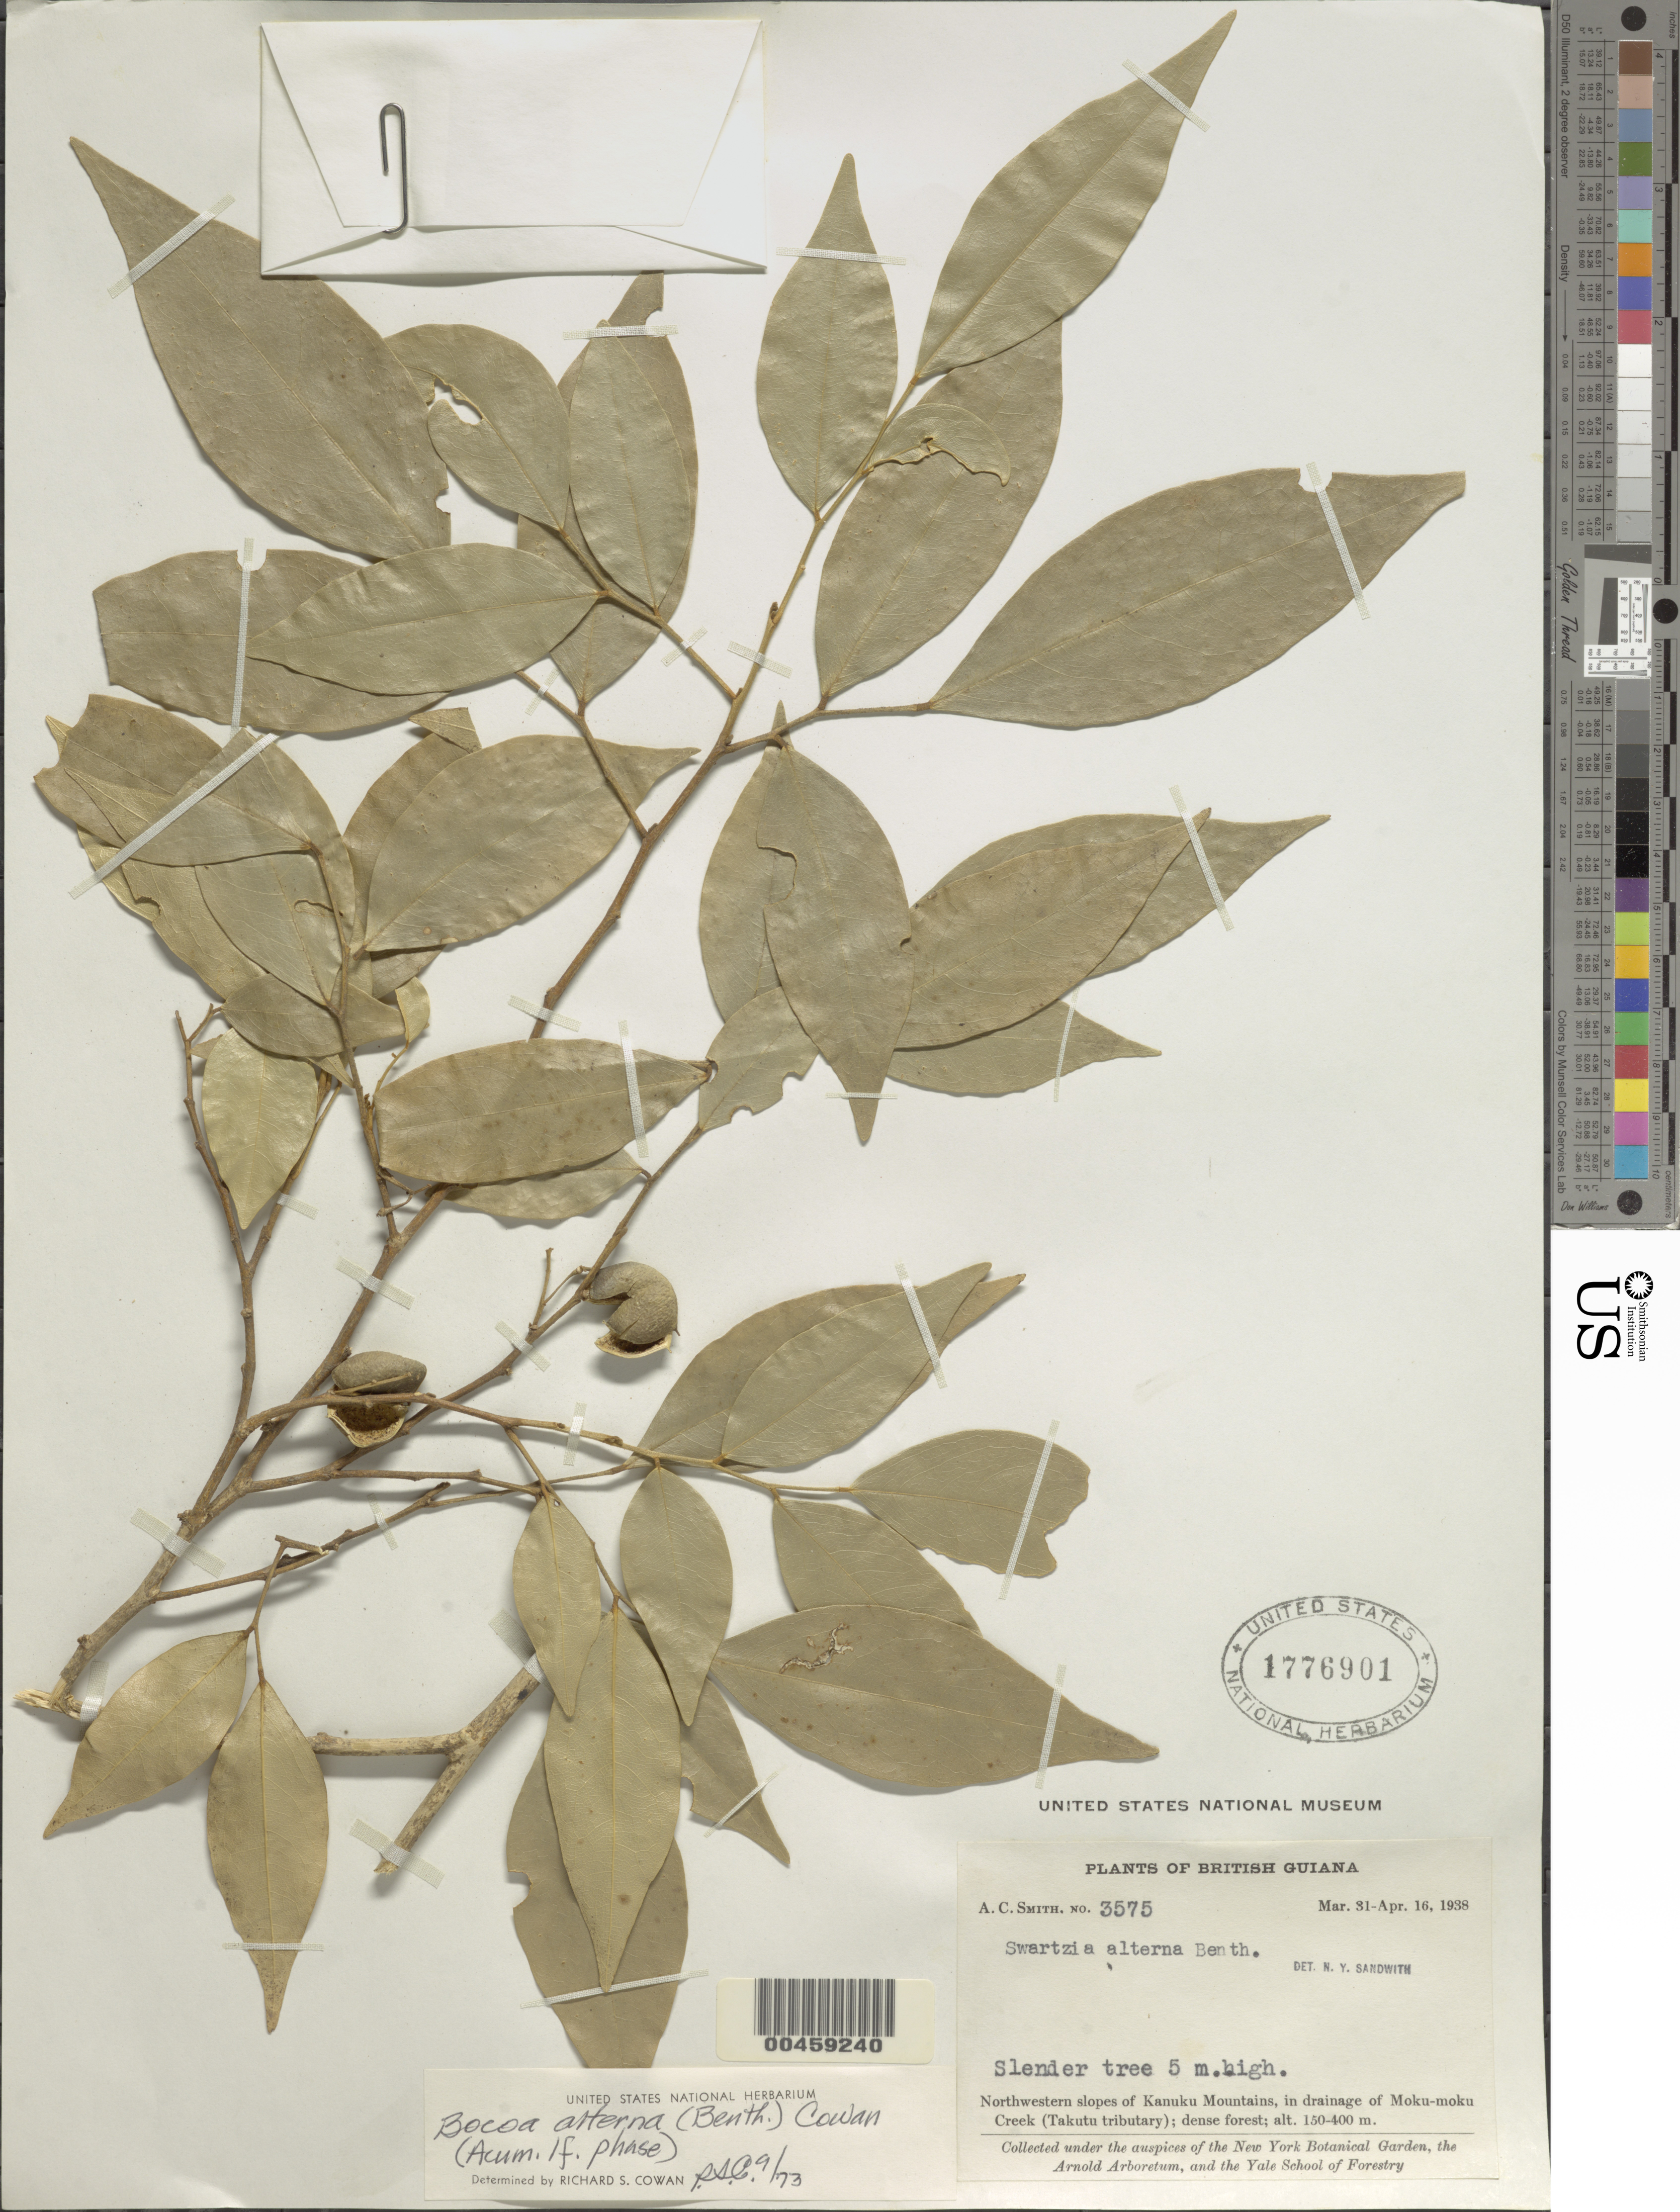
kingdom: Plantae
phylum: Tracheophyta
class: Magnoliopsida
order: Fabales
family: Fabaceae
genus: Bocoa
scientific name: Bocoa alterna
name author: (Benth.) R.S. Cowan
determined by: Cowan, R. S.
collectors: A. C. Smith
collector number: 3575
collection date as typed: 31 Mar 1938 to 16 Apr 1938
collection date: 1938-03-31/1938-04-16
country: Guyana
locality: Kanuku mtns, nw slopes of; drainage of moku-moku creek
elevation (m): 150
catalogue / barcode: US 1776901